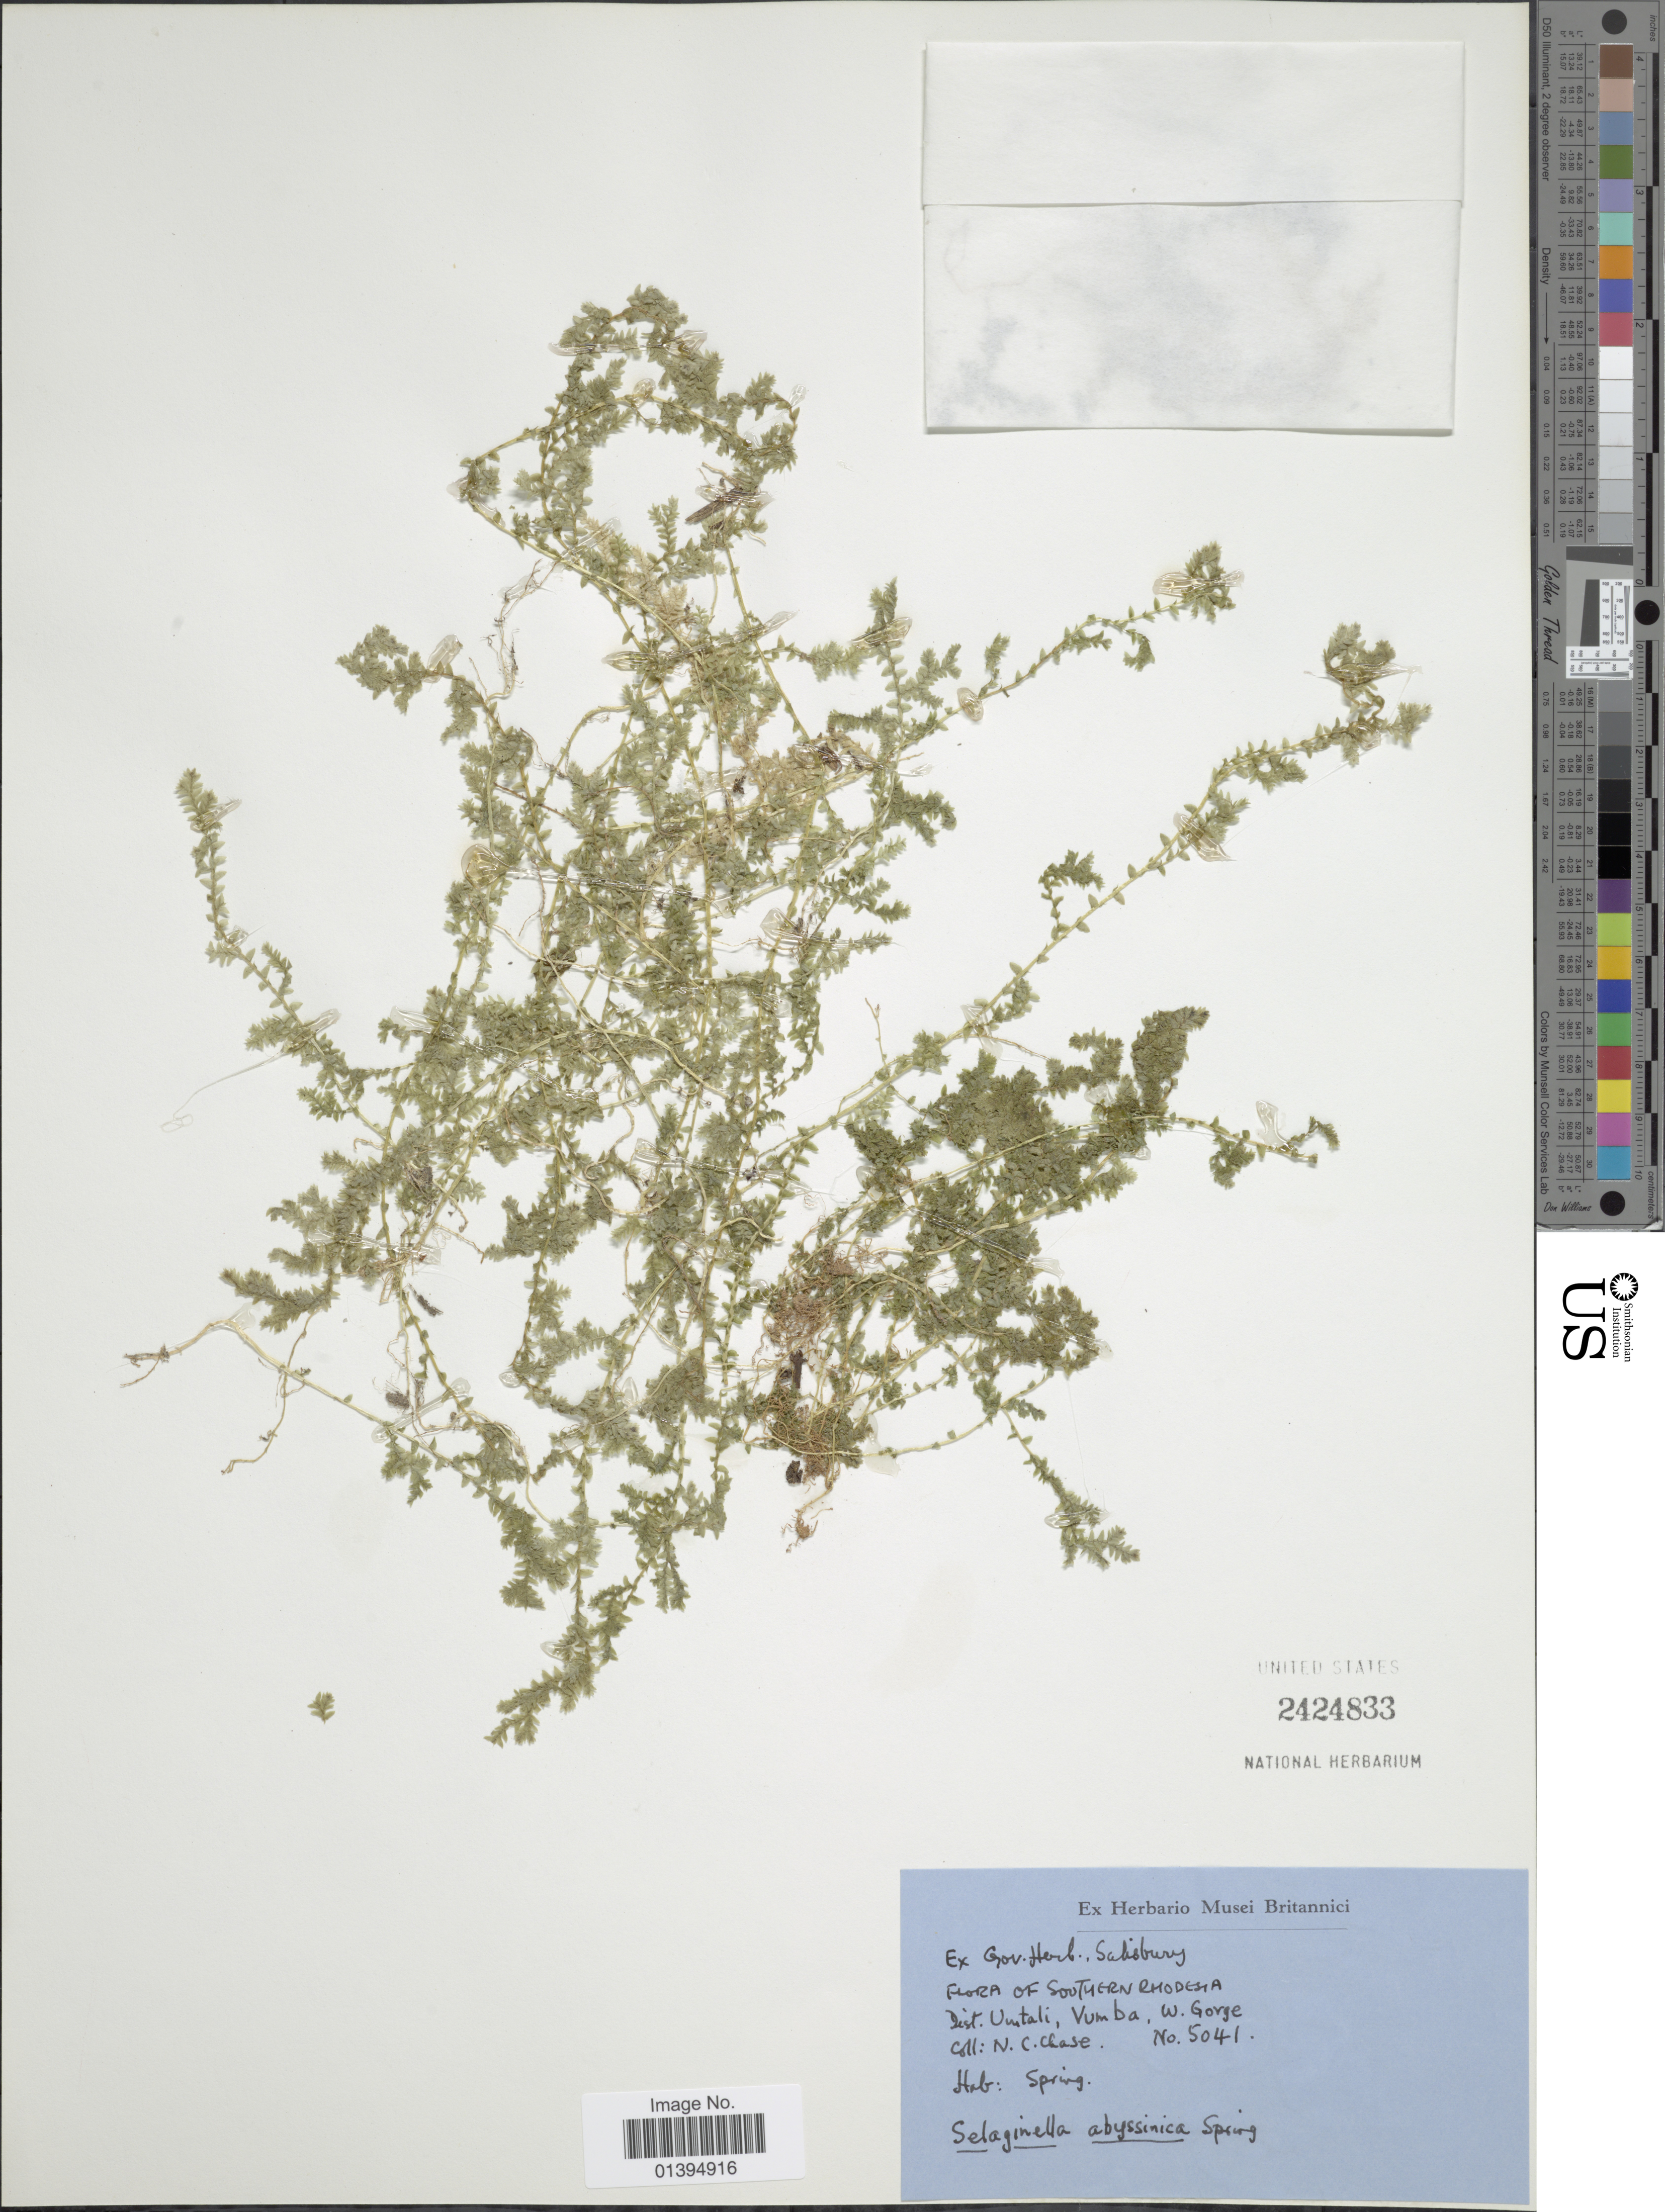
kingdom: Plantae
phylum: Tracheophyta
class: Lycopodiopsida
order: Selaginellales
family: Selaginellaceae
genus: Selaginella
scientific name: Selaginella abyssinica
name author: Spring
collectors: N. C. Chase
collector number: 5041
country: Zimbabwe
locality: Dist. Umtali, Vumba, W. Gorge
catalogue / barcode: US 2424833